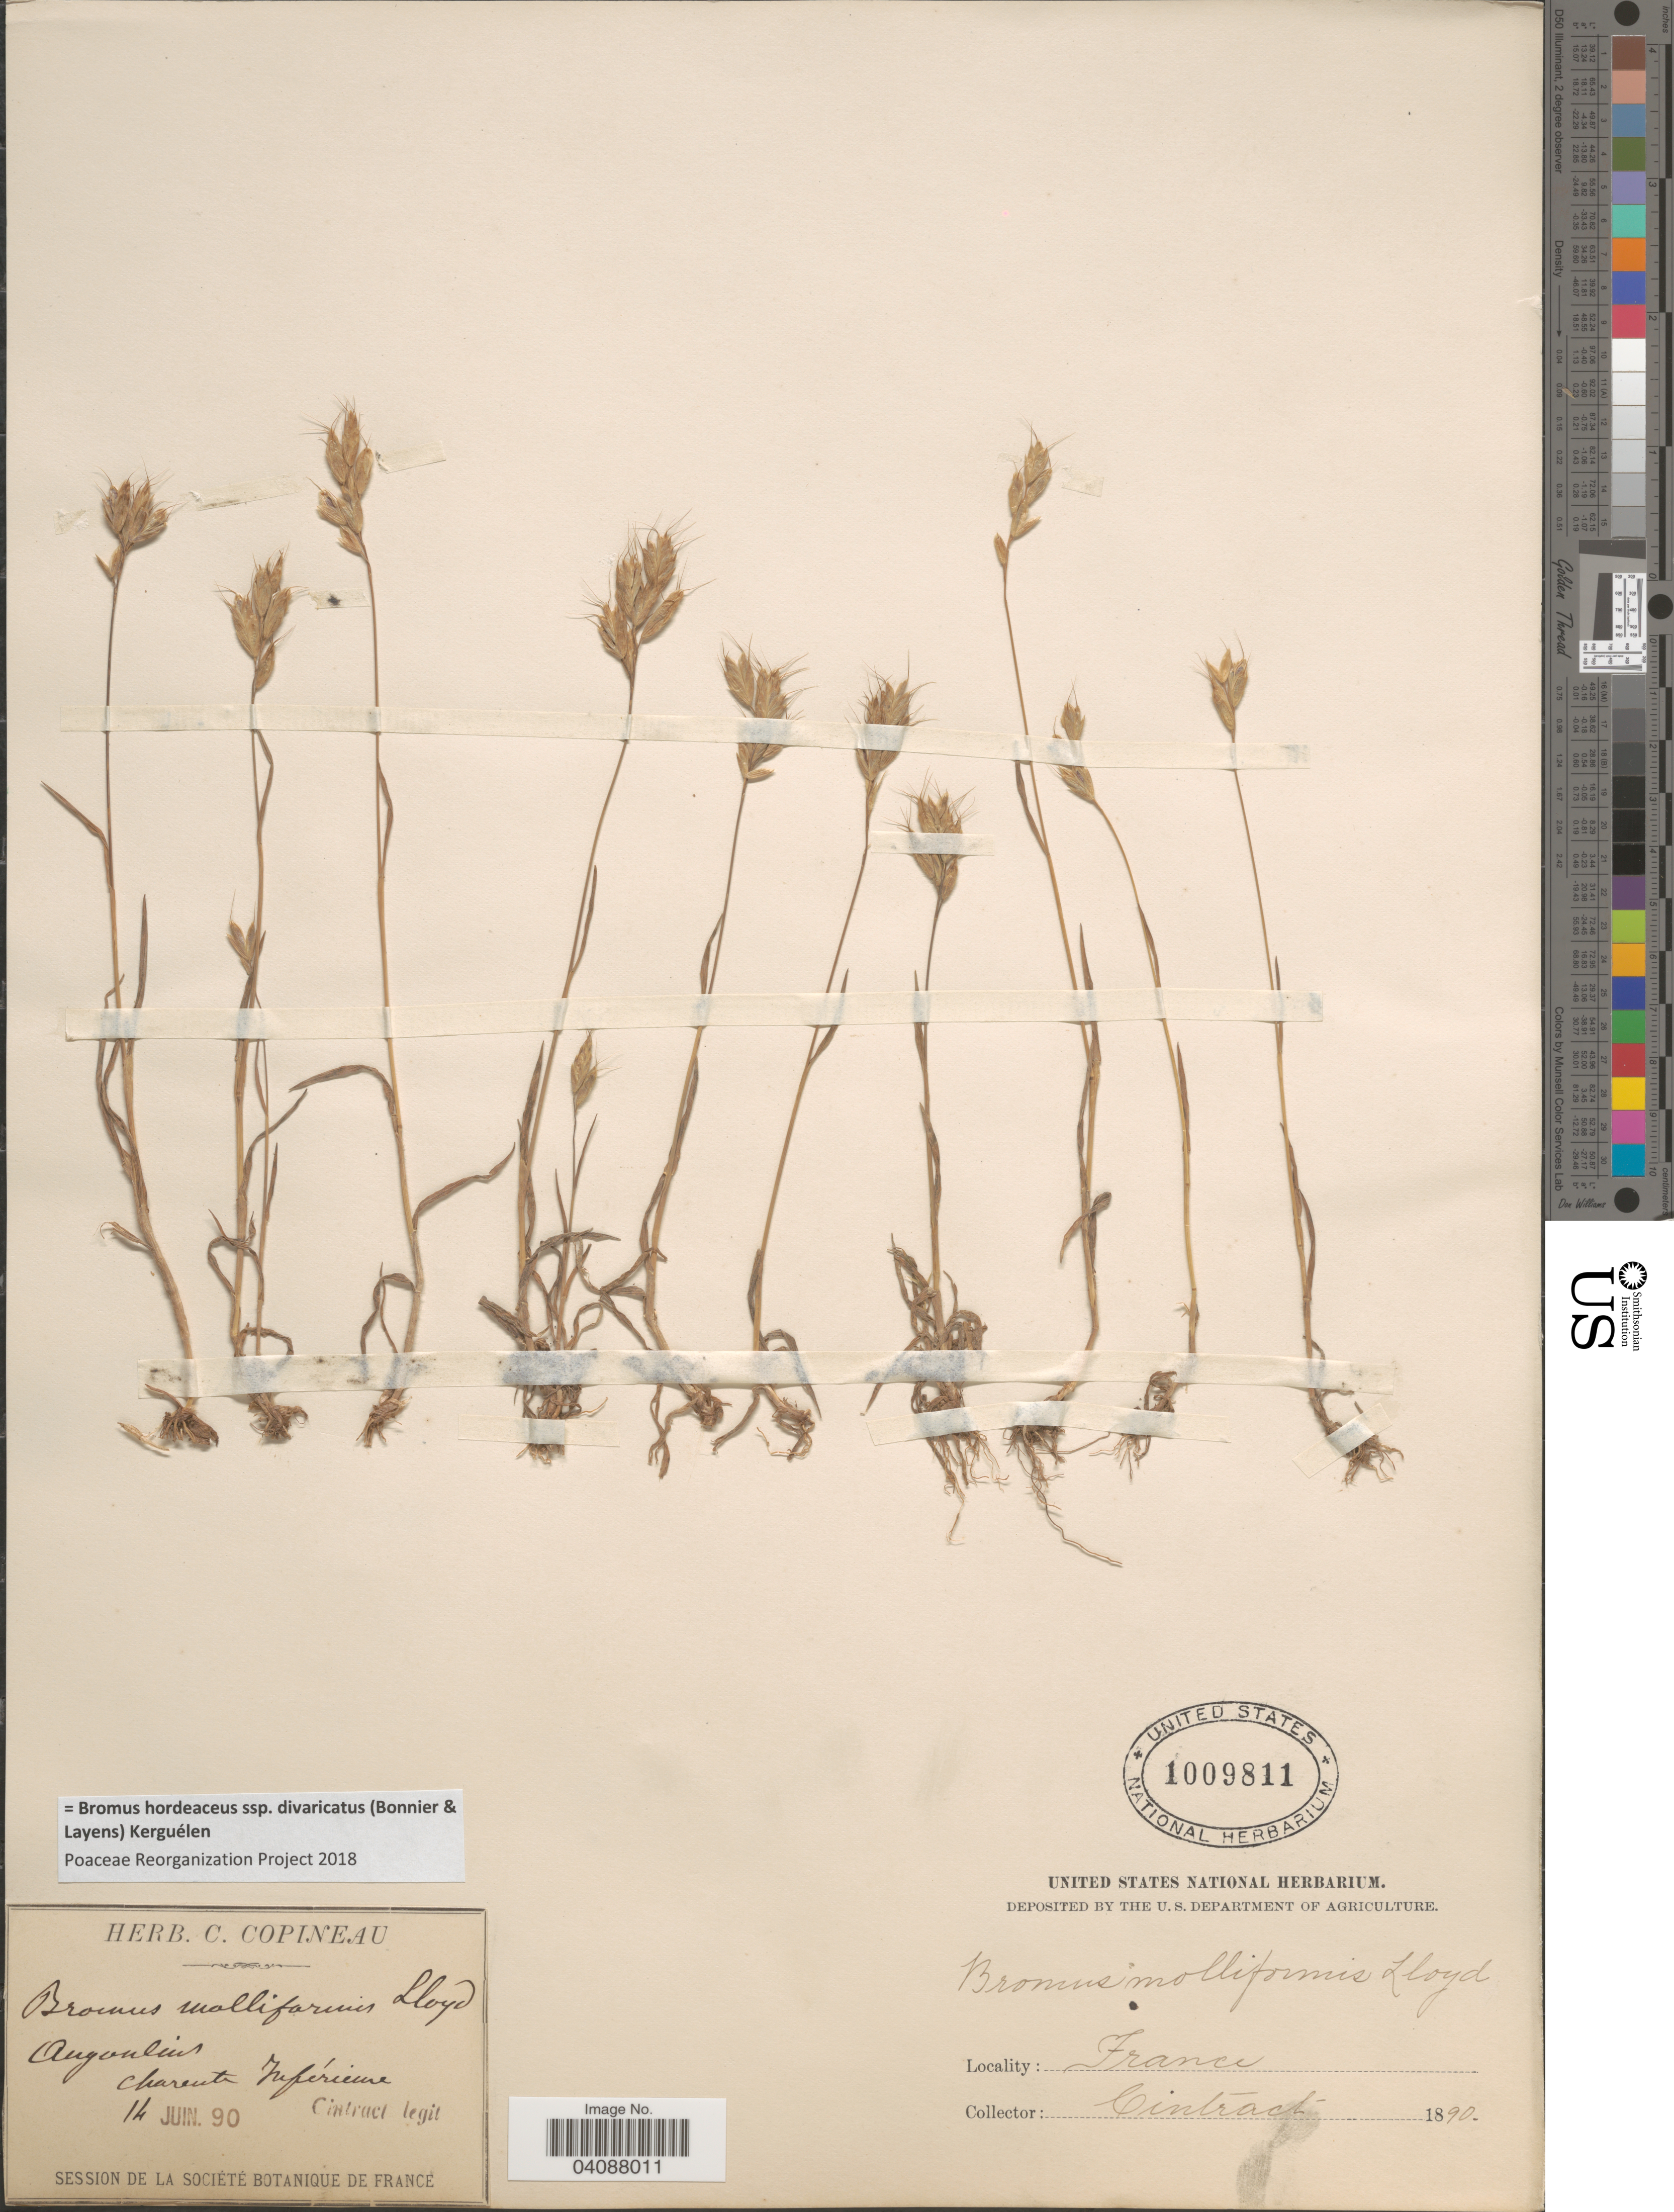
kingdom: Plantae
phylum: Tracheophyta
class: Liliopsida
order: Poales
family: Poaceae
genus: Bromus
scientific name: Bromus hordeaceus subsp. divaricatus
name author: (Bonnier & Layens) Kerguélen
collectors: Cintract, --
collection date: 1890-06-14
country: France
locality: Angoulins. Charente Inférieure.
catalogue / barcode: US 1009811